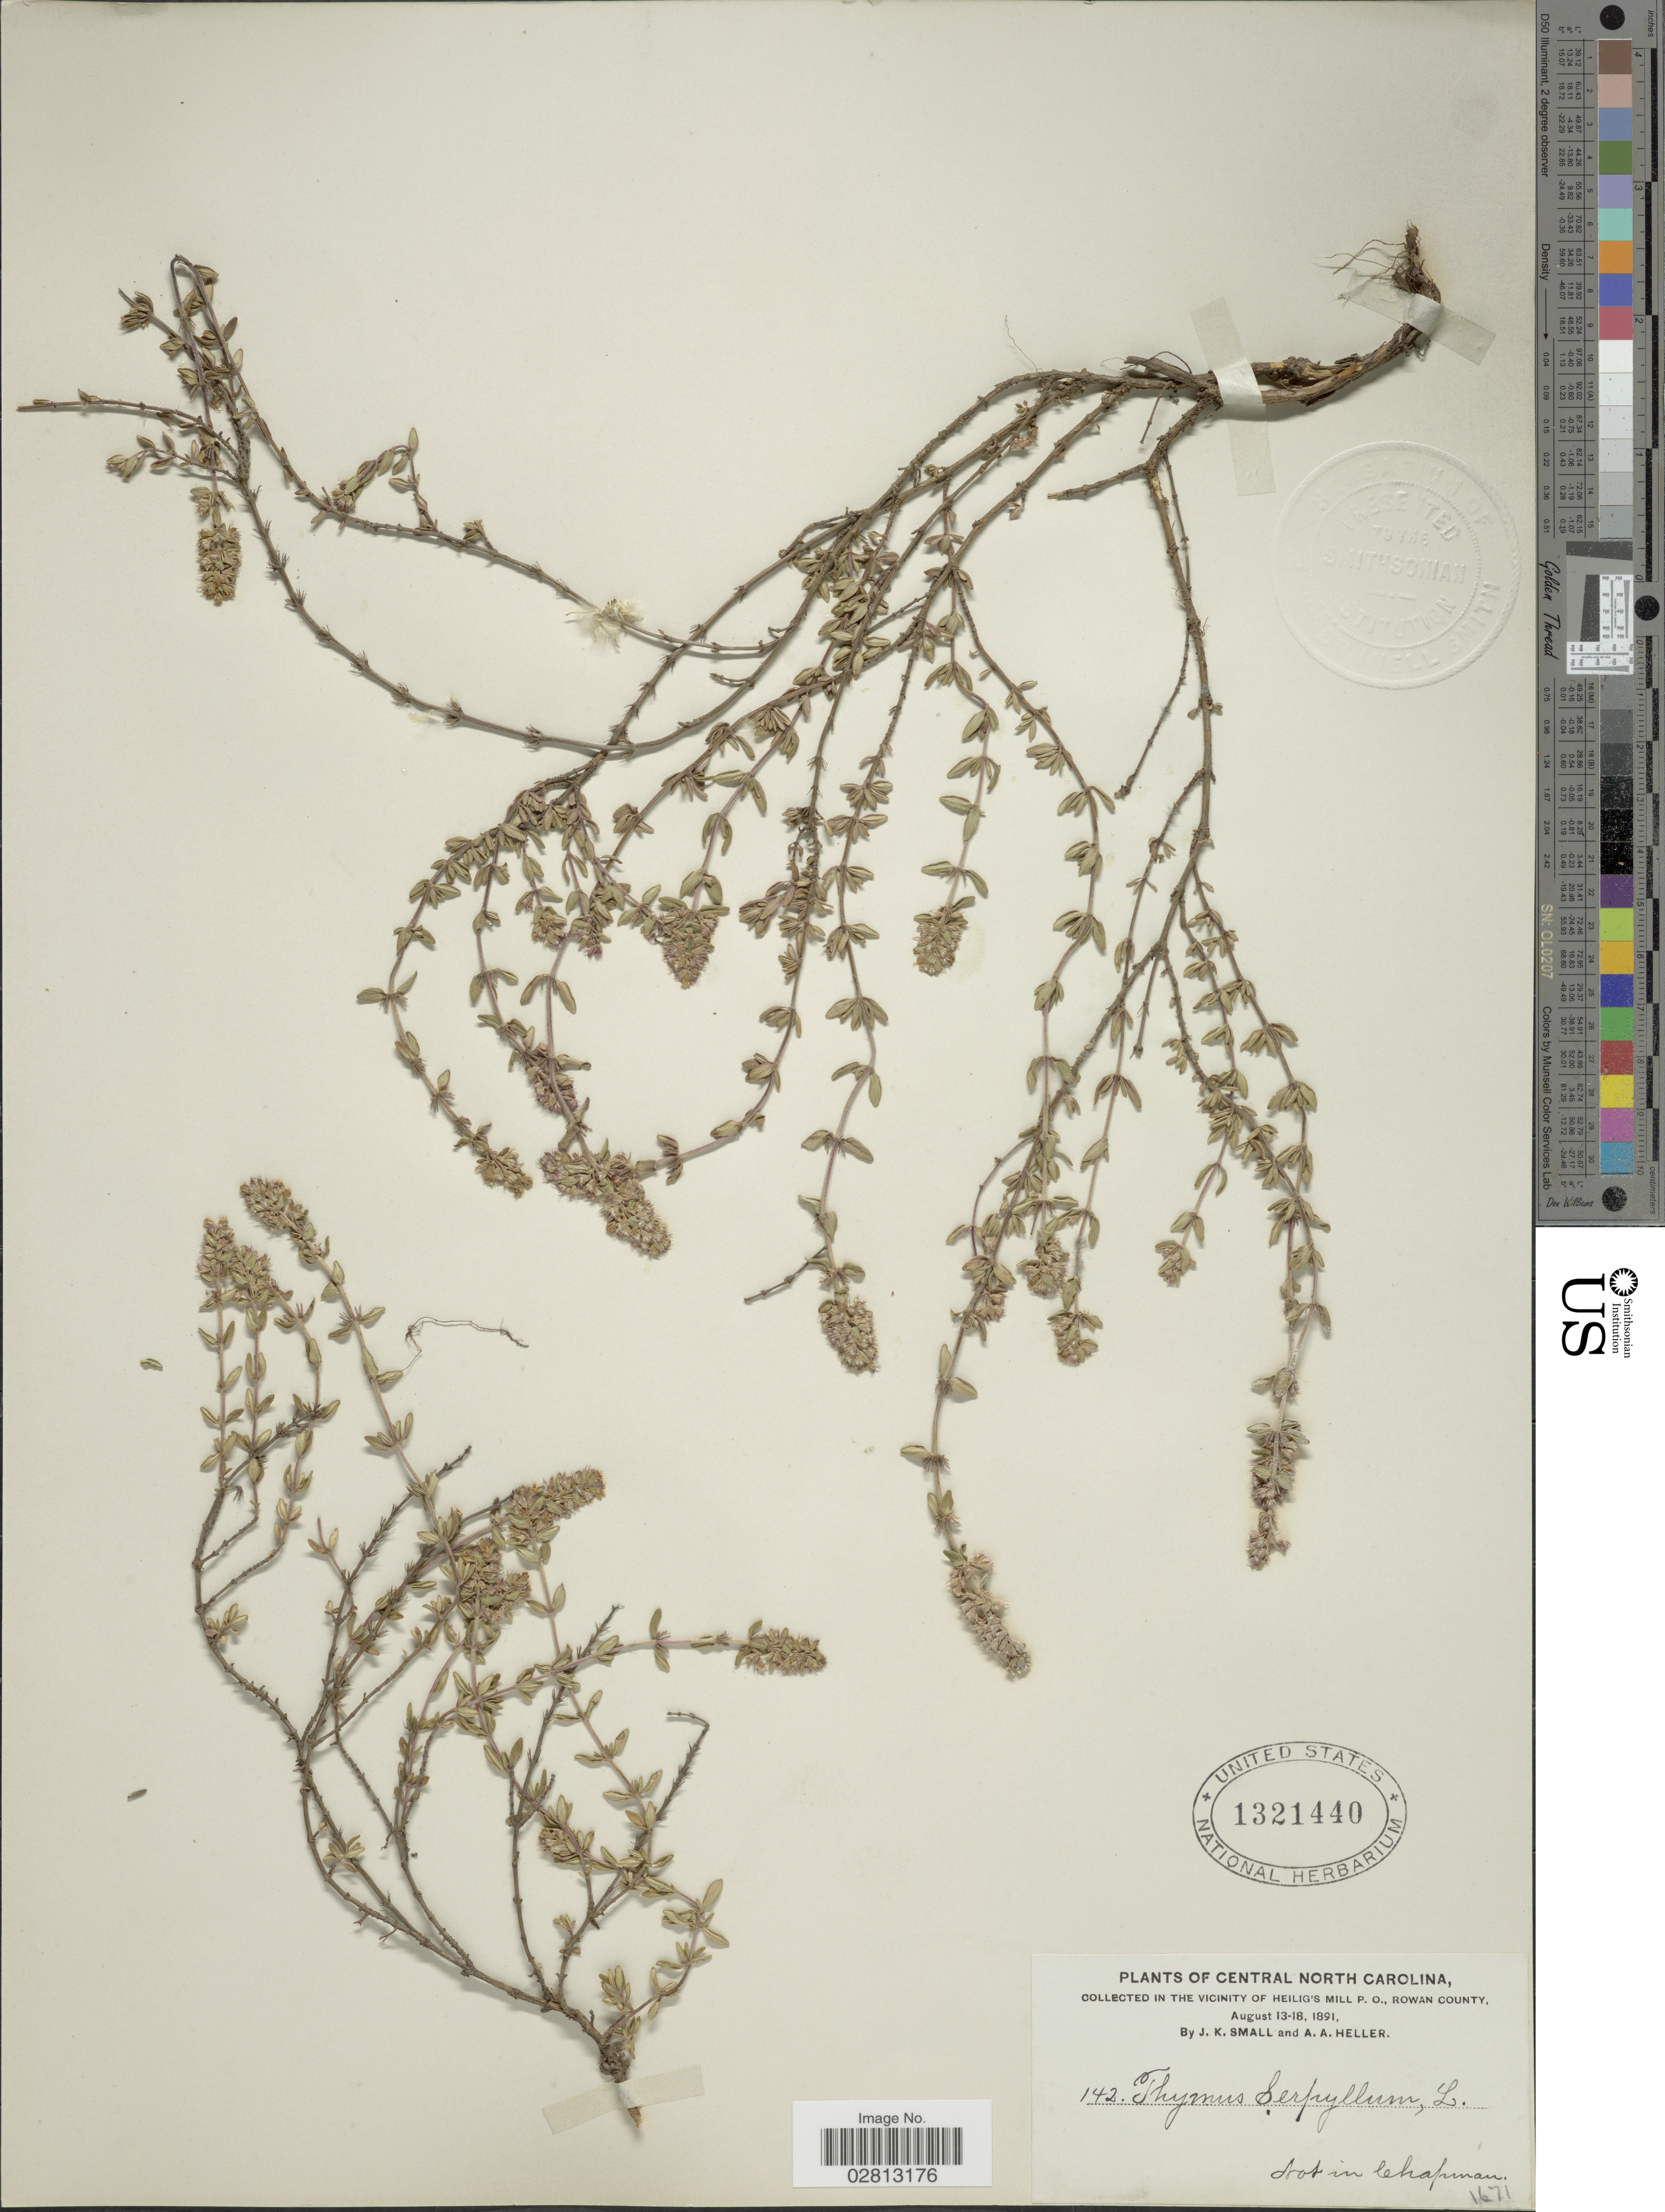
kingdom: Plantae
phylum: Tracheophyta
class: Magnoliopsida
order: Lamiales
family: Lamiaceae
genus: Thymus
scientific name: Thymus serpyllum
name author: L.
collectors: J. K. Small & A. A. Heller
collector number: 142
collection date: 1891-08-13/1891-08-18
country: United States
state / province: North Carolina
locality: Central North Carolina, in the vicinity of Heilig's Mill P.O., Rowan County.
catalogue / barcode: US 1321440